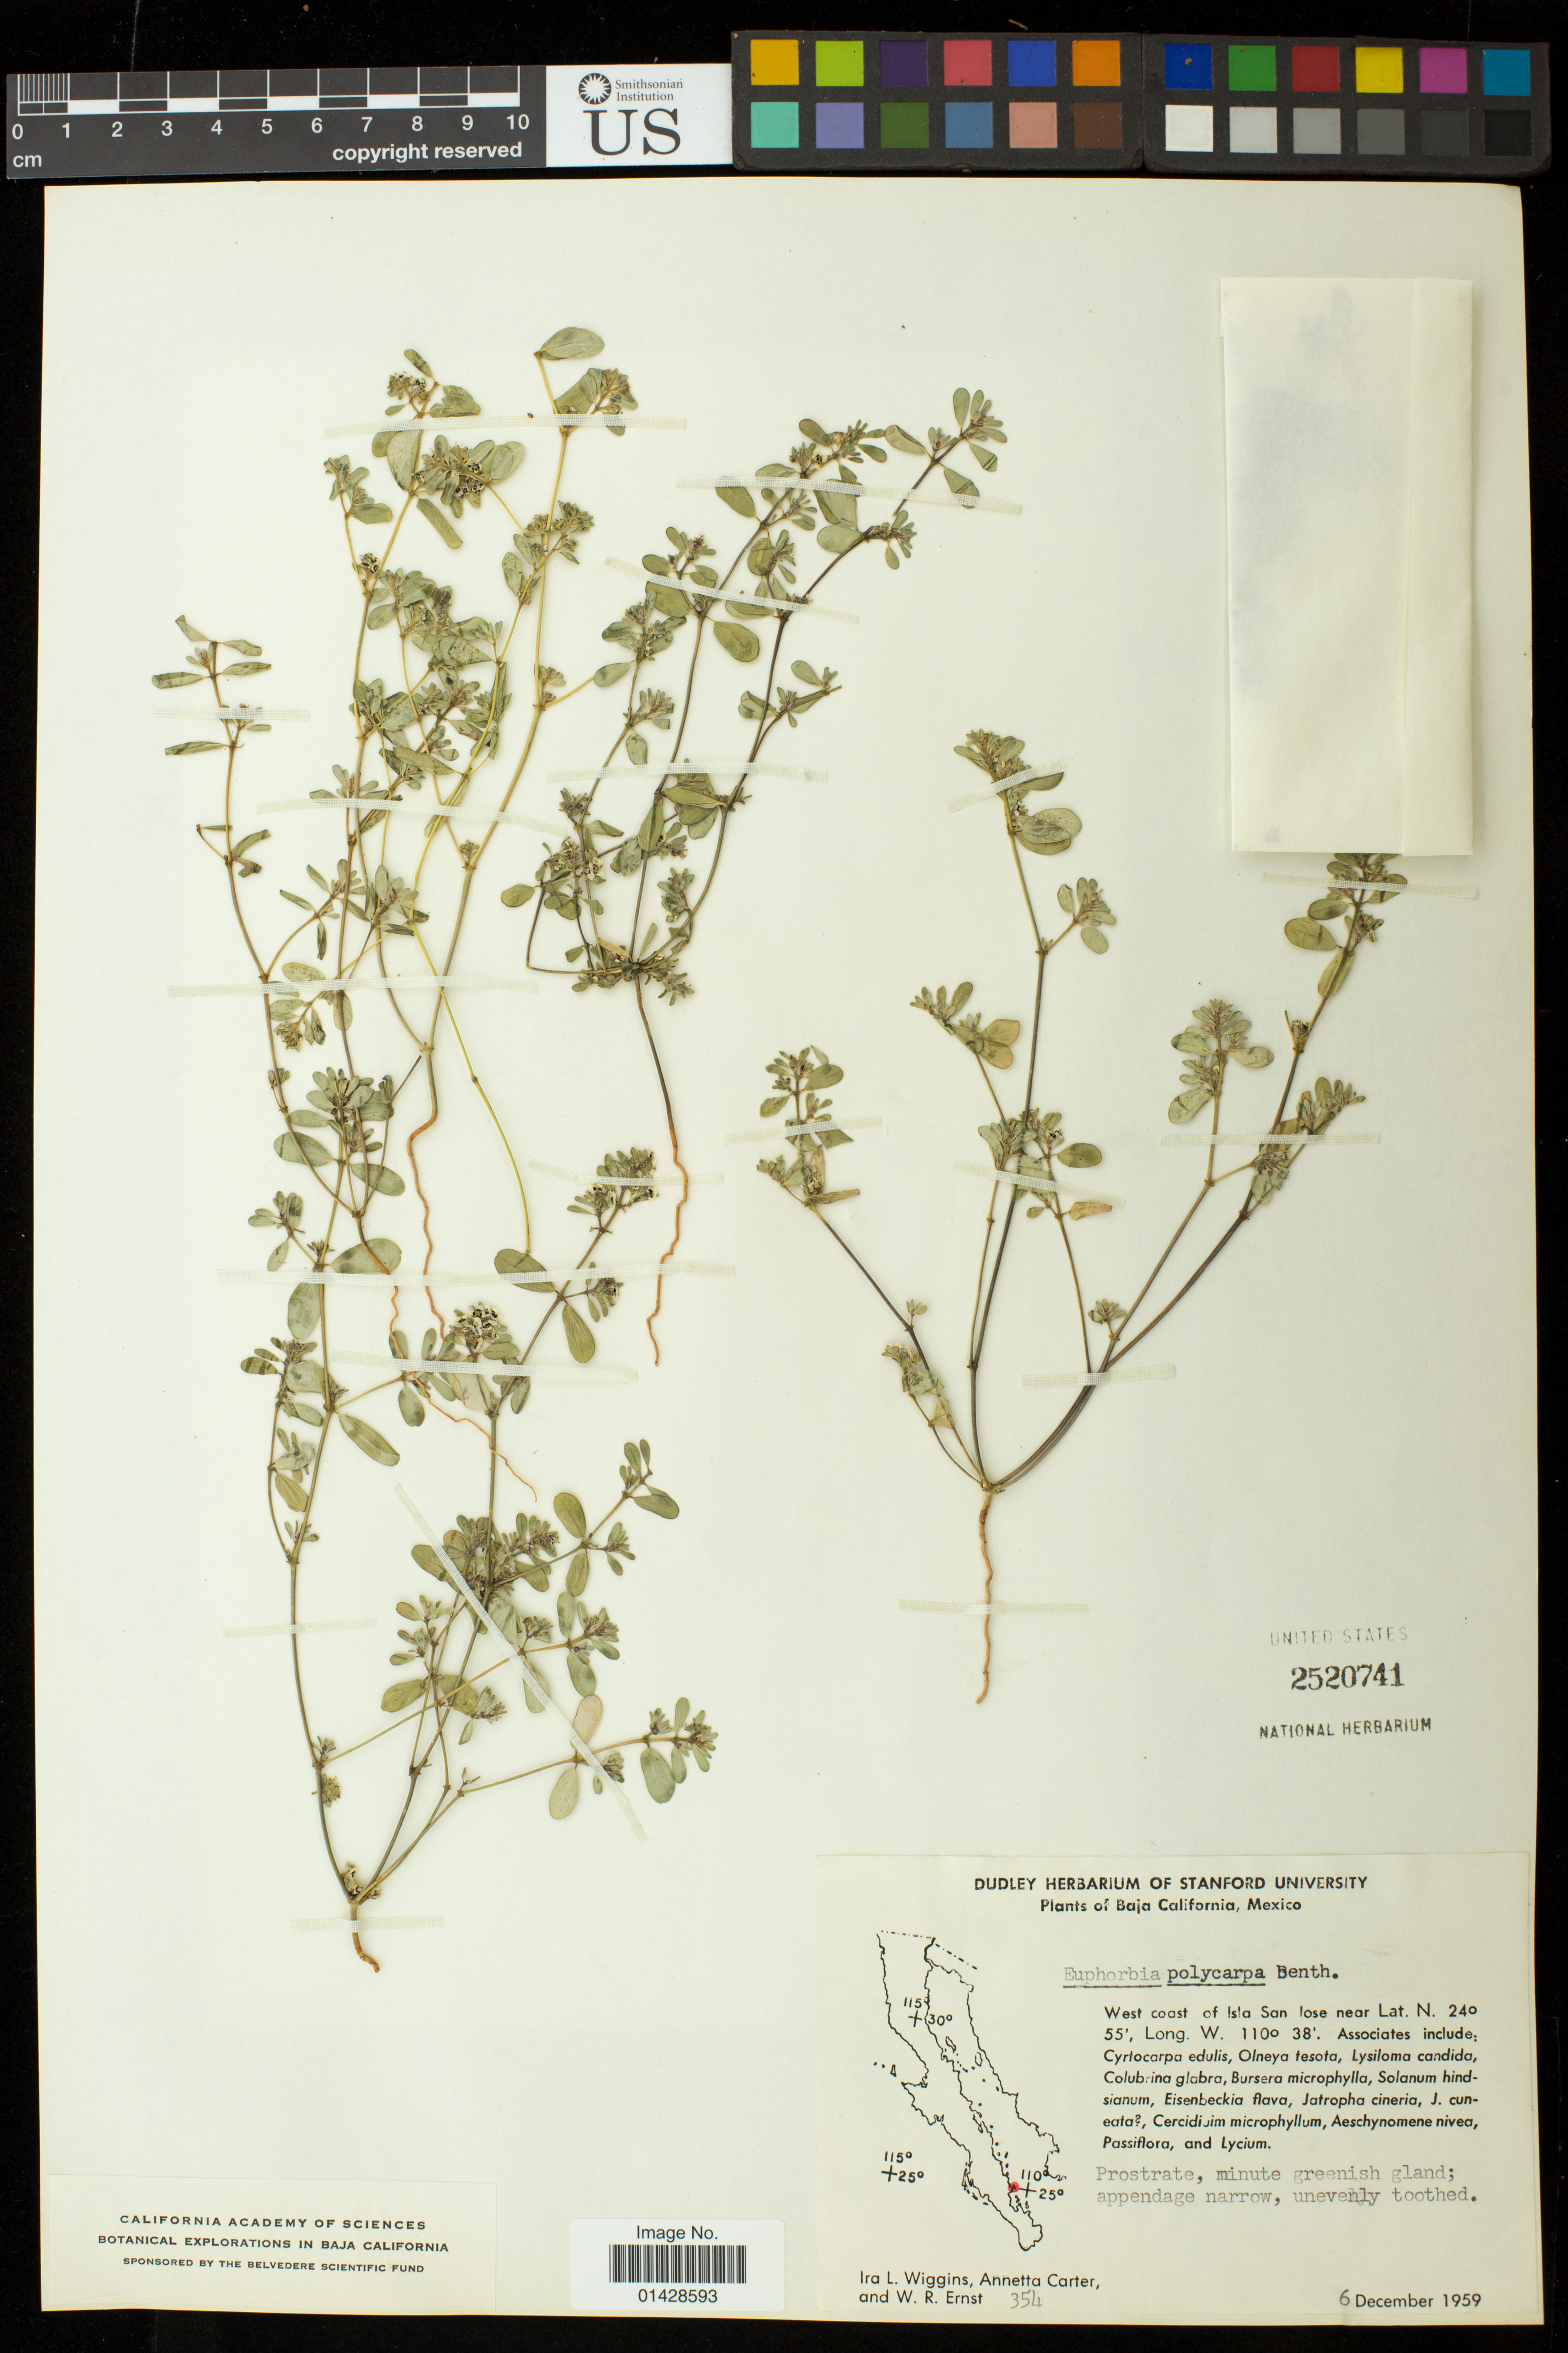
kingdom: Plantae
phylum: Tracheophyta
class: Magnoliopsida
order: Malpighiales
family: Euphorbiaceae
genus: Euphorbia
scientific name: Euphorbia polycarpa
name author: Benth.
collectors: I. L. Wiggins, A. M. Carter & W. R. Ernst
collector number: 354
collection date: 1959-12-06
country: Mexico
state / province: Baja California Sur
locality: West coast of Isla San Jose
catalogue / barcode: US 2520741